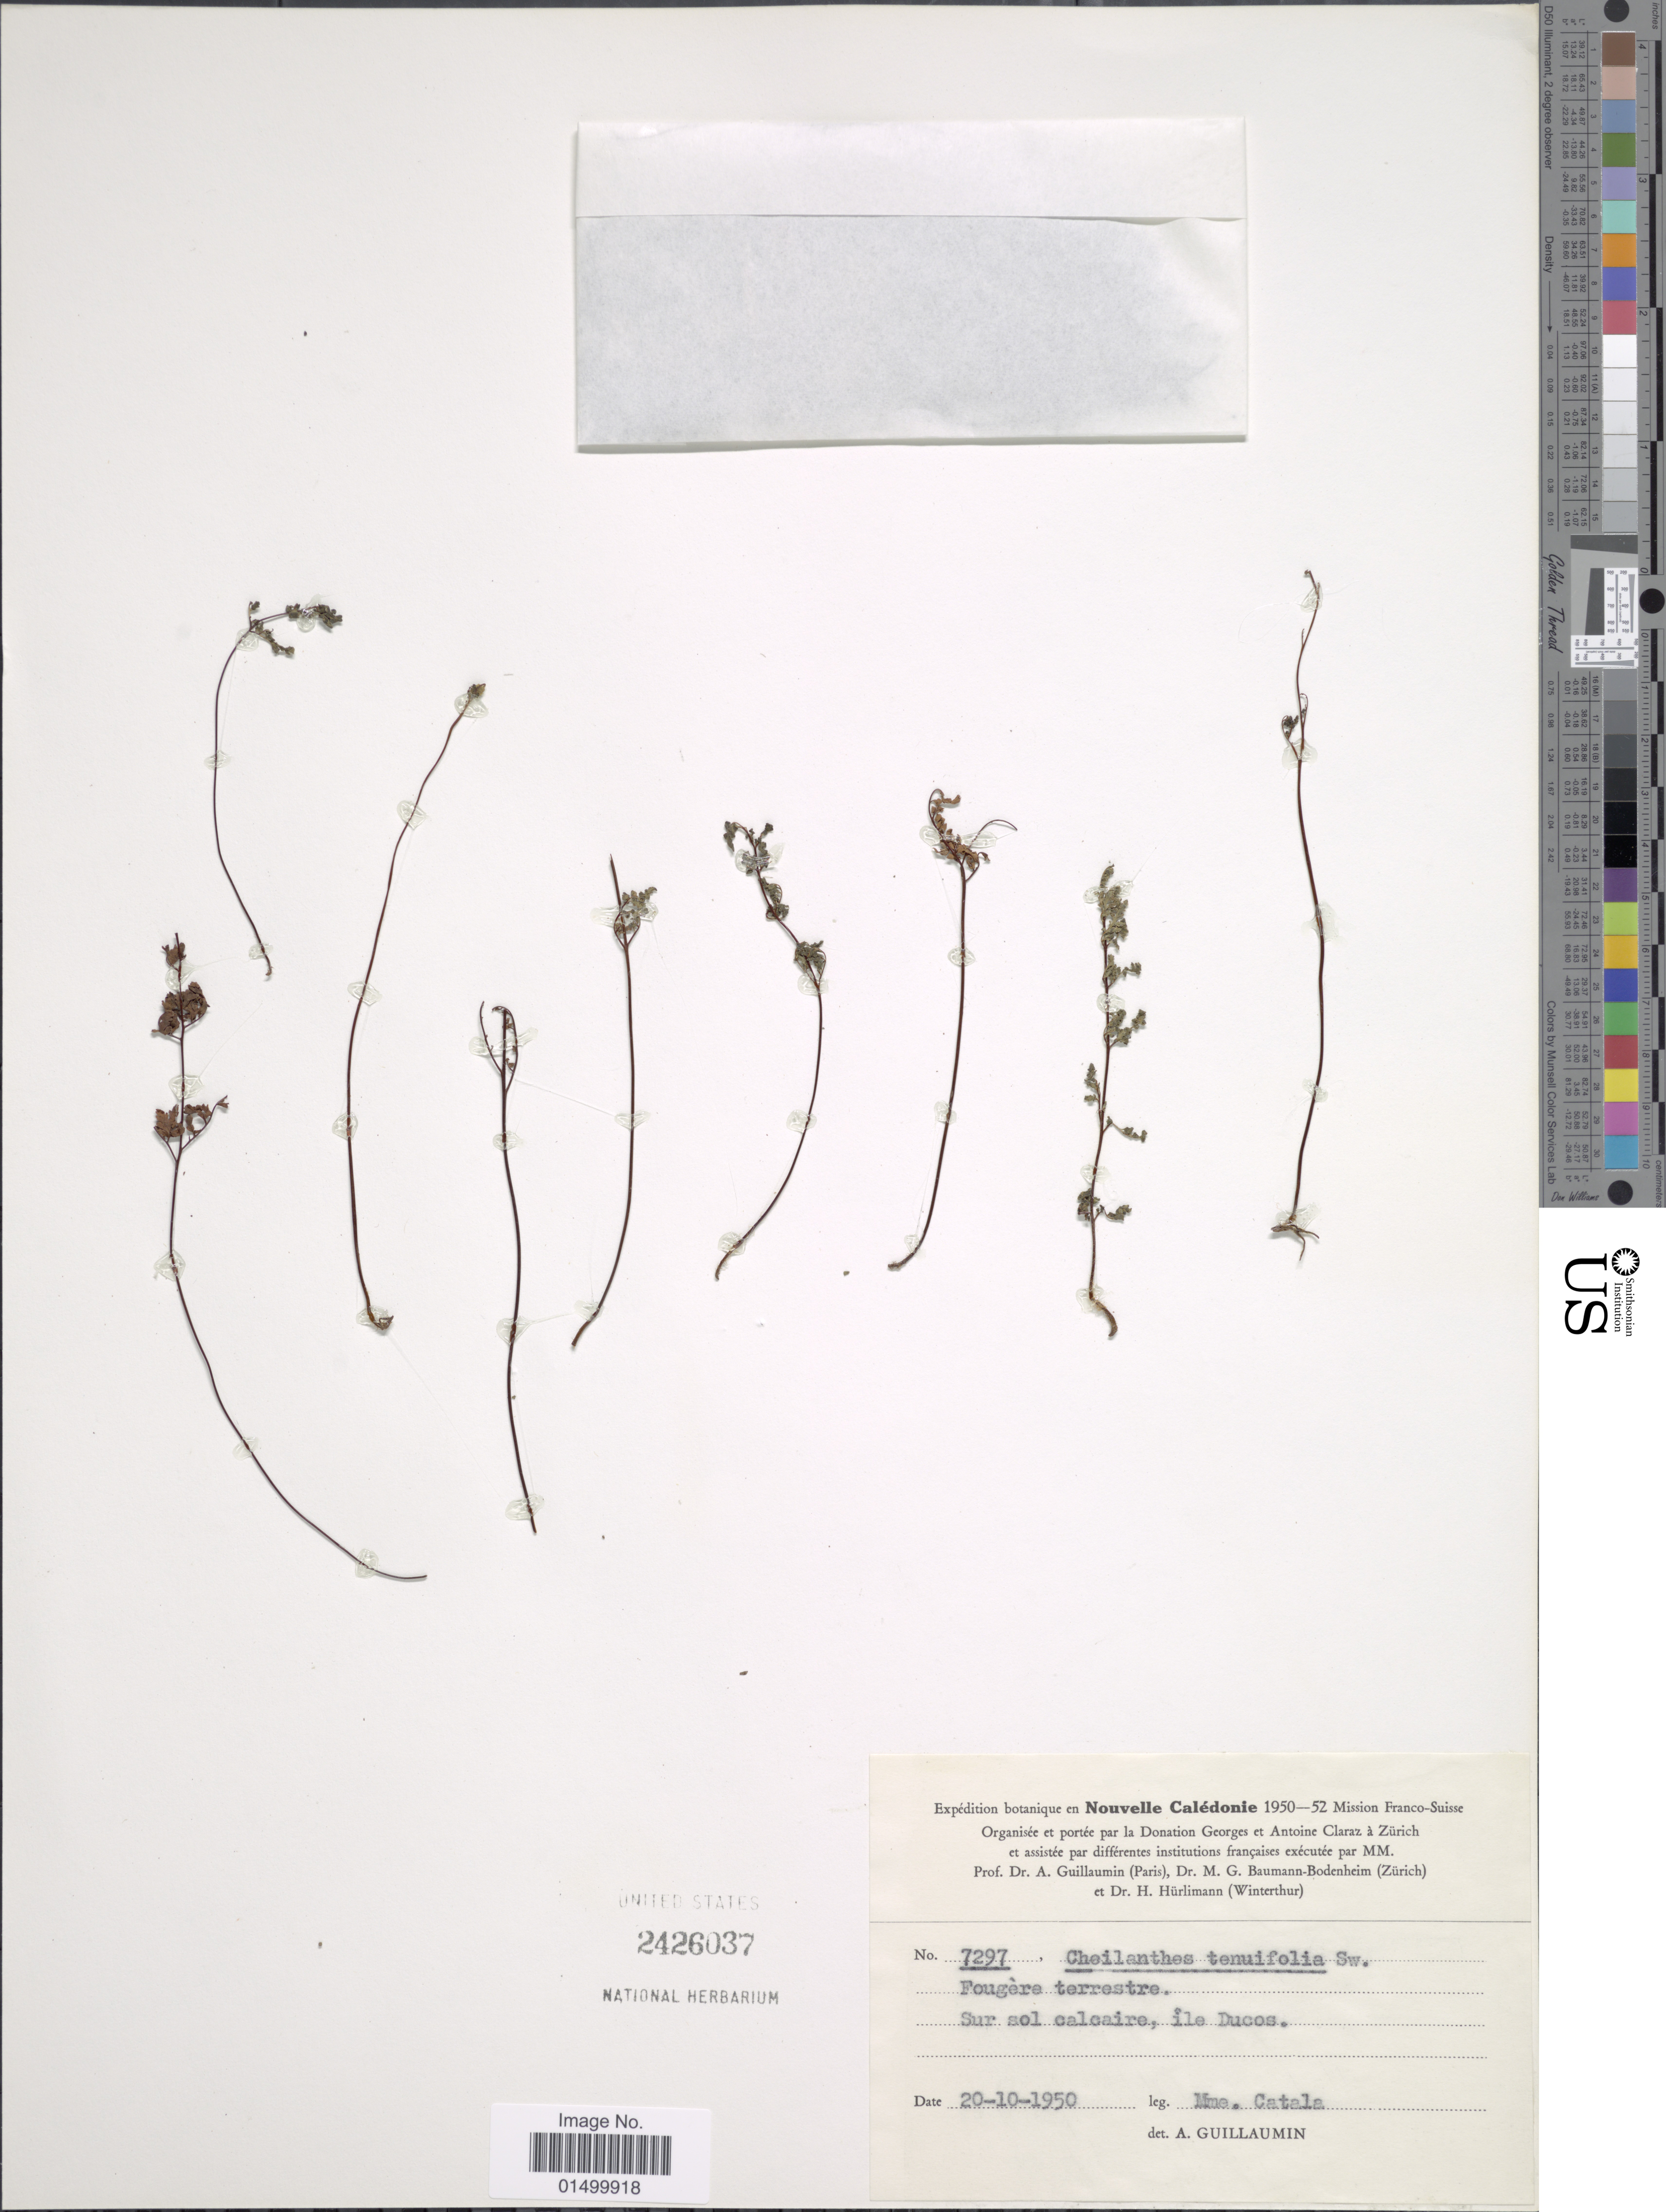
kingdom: Plantae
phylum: Tracheophyta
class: Polypodiopsida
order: Polypodiales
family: Pteridaceae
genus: Cheilanthes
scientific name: Cheilanthes sieberi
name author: Kunze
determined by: Sosa, Karla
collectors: R. Catala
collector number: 7297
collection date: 1950-10-20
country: New Caledonia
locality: Sur sol calcaire, ile Ducoas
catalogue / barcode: US 2426037